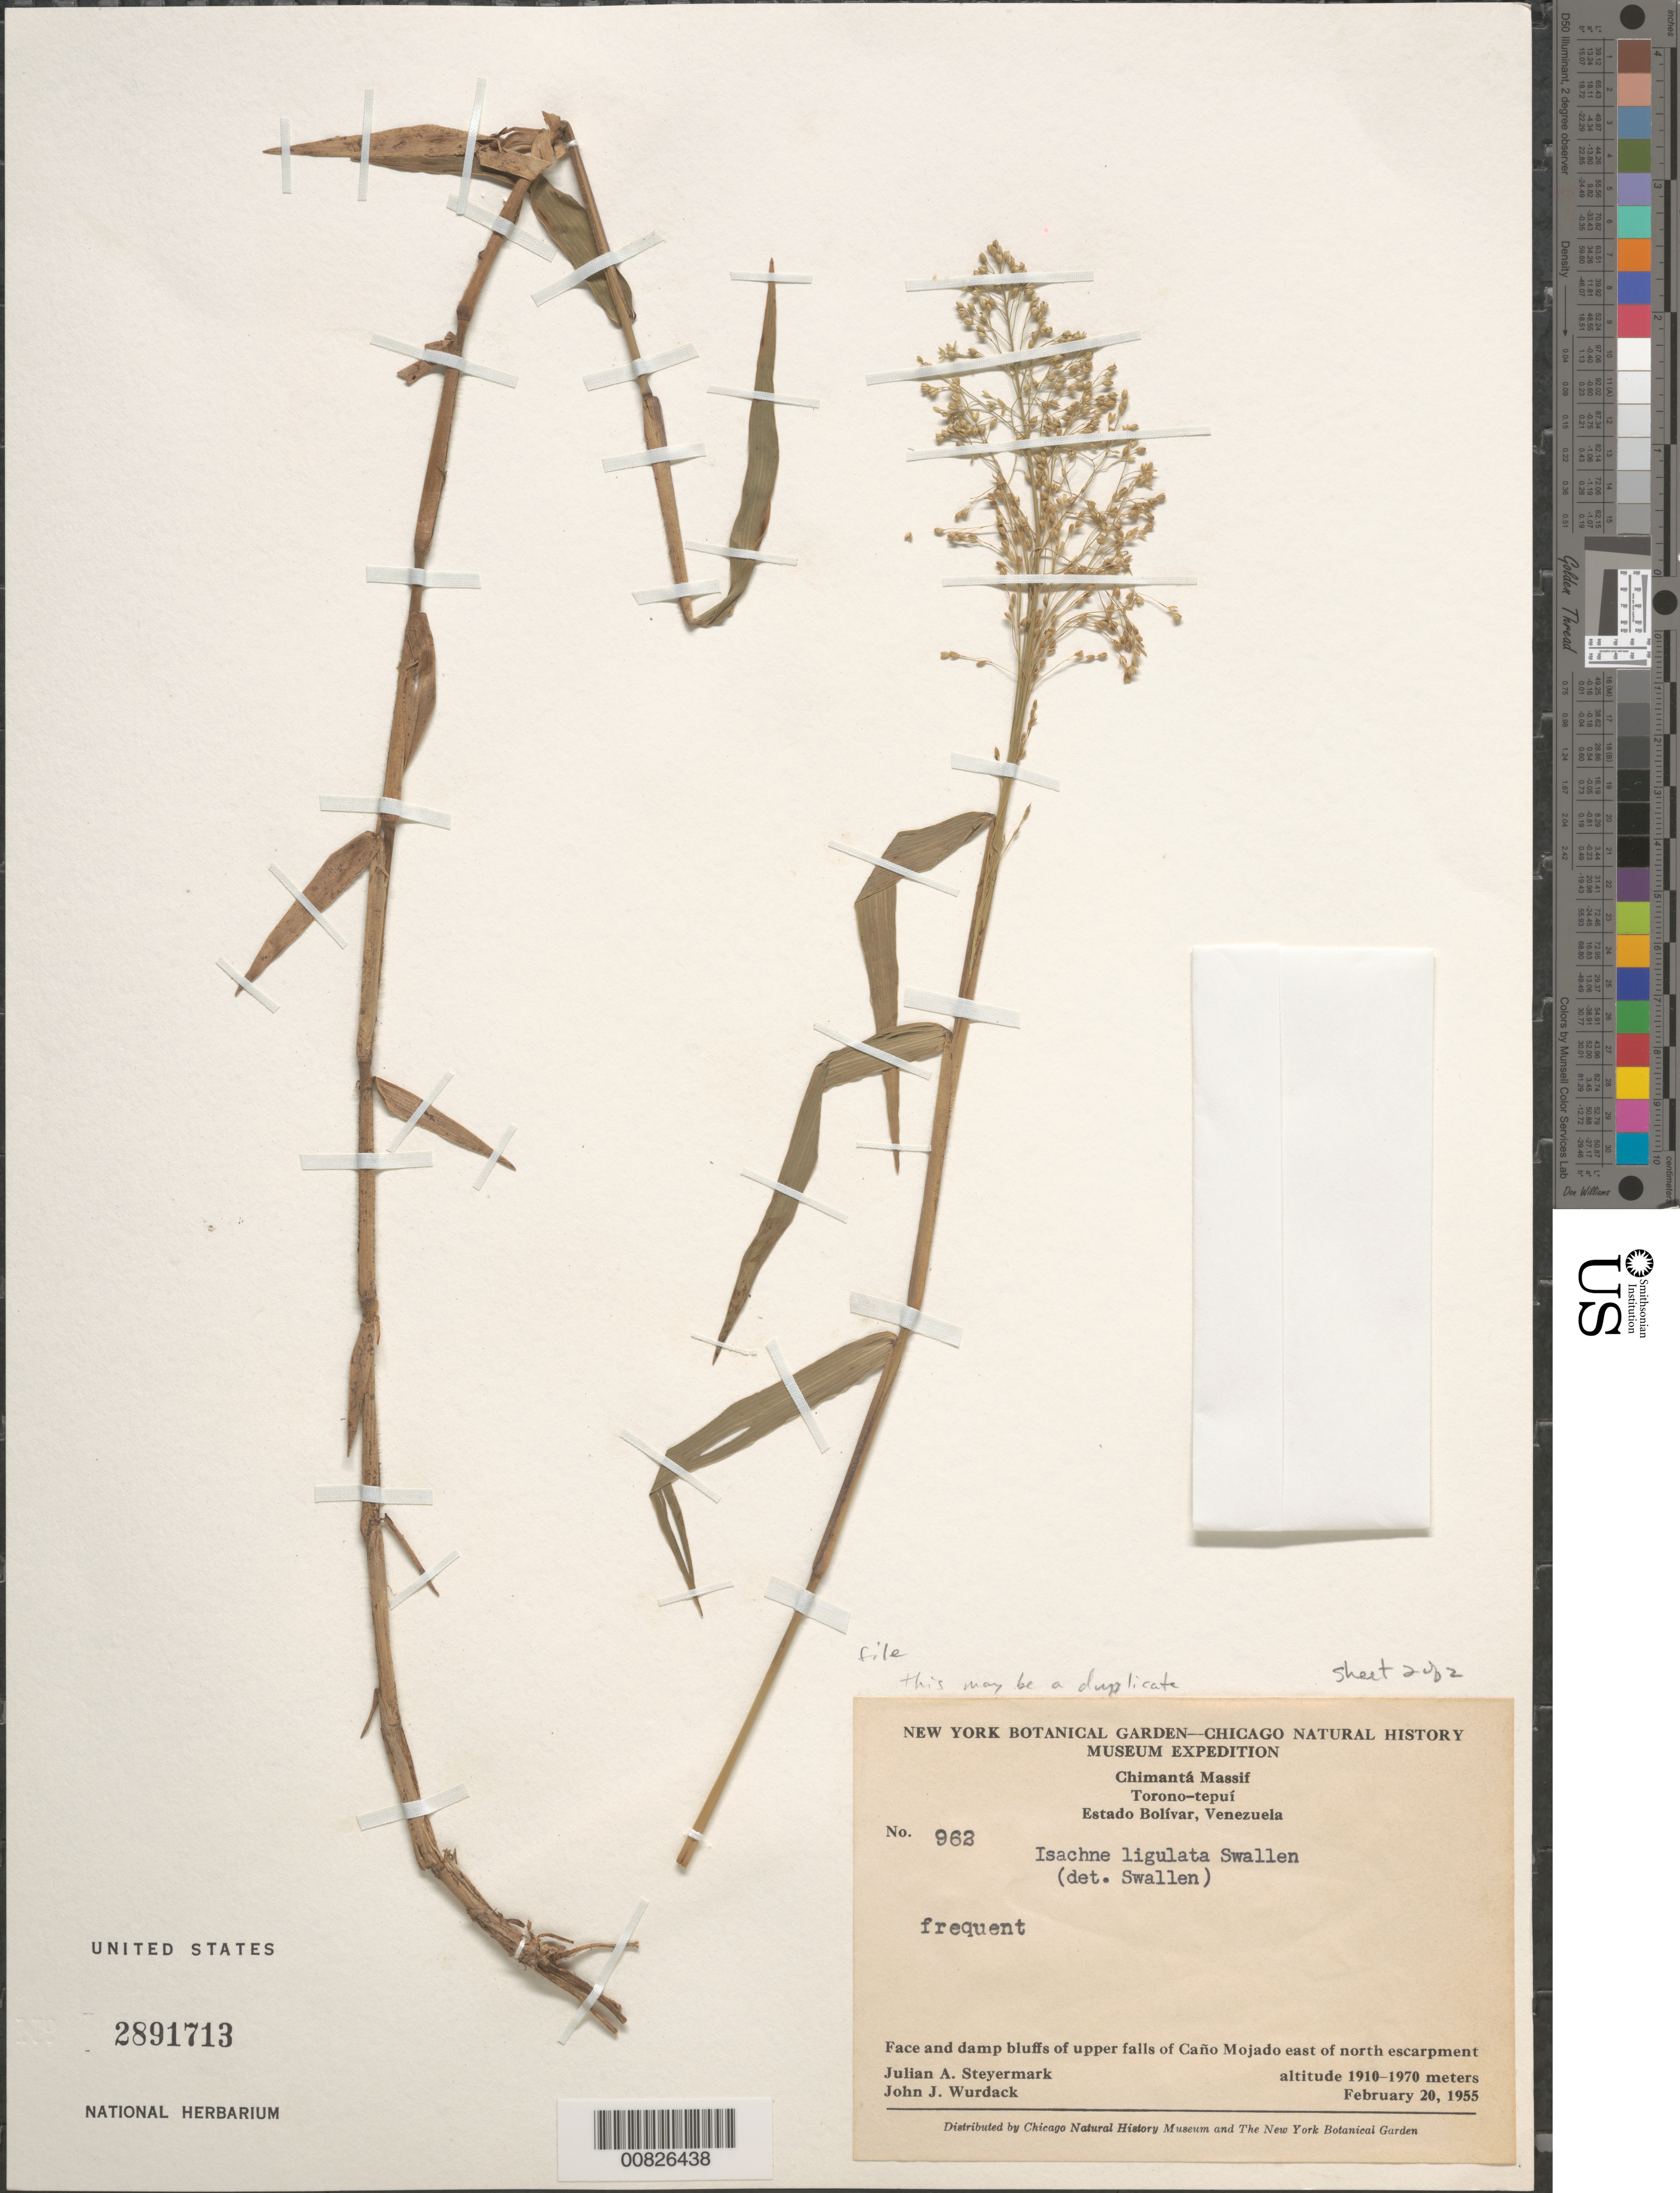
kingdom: Plantae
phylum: Tracheophyta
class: Liliopsida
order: Poales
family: Poaceae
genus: Isachne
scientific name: Isachne ligulata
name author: Swallen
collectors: J. Steyermark & J. J. Wurdack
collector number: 962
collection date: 1955-02-20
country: Venezuela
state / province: Bolivar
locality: New York Botanical Garden-Chicago Natural History Museum Expedition. Chimantá Massif. Torono-tepuí. Face and damp bluffs of upper falls of Caño Mojado east of north escarpment.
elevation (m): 1910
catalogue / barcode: US 2891713